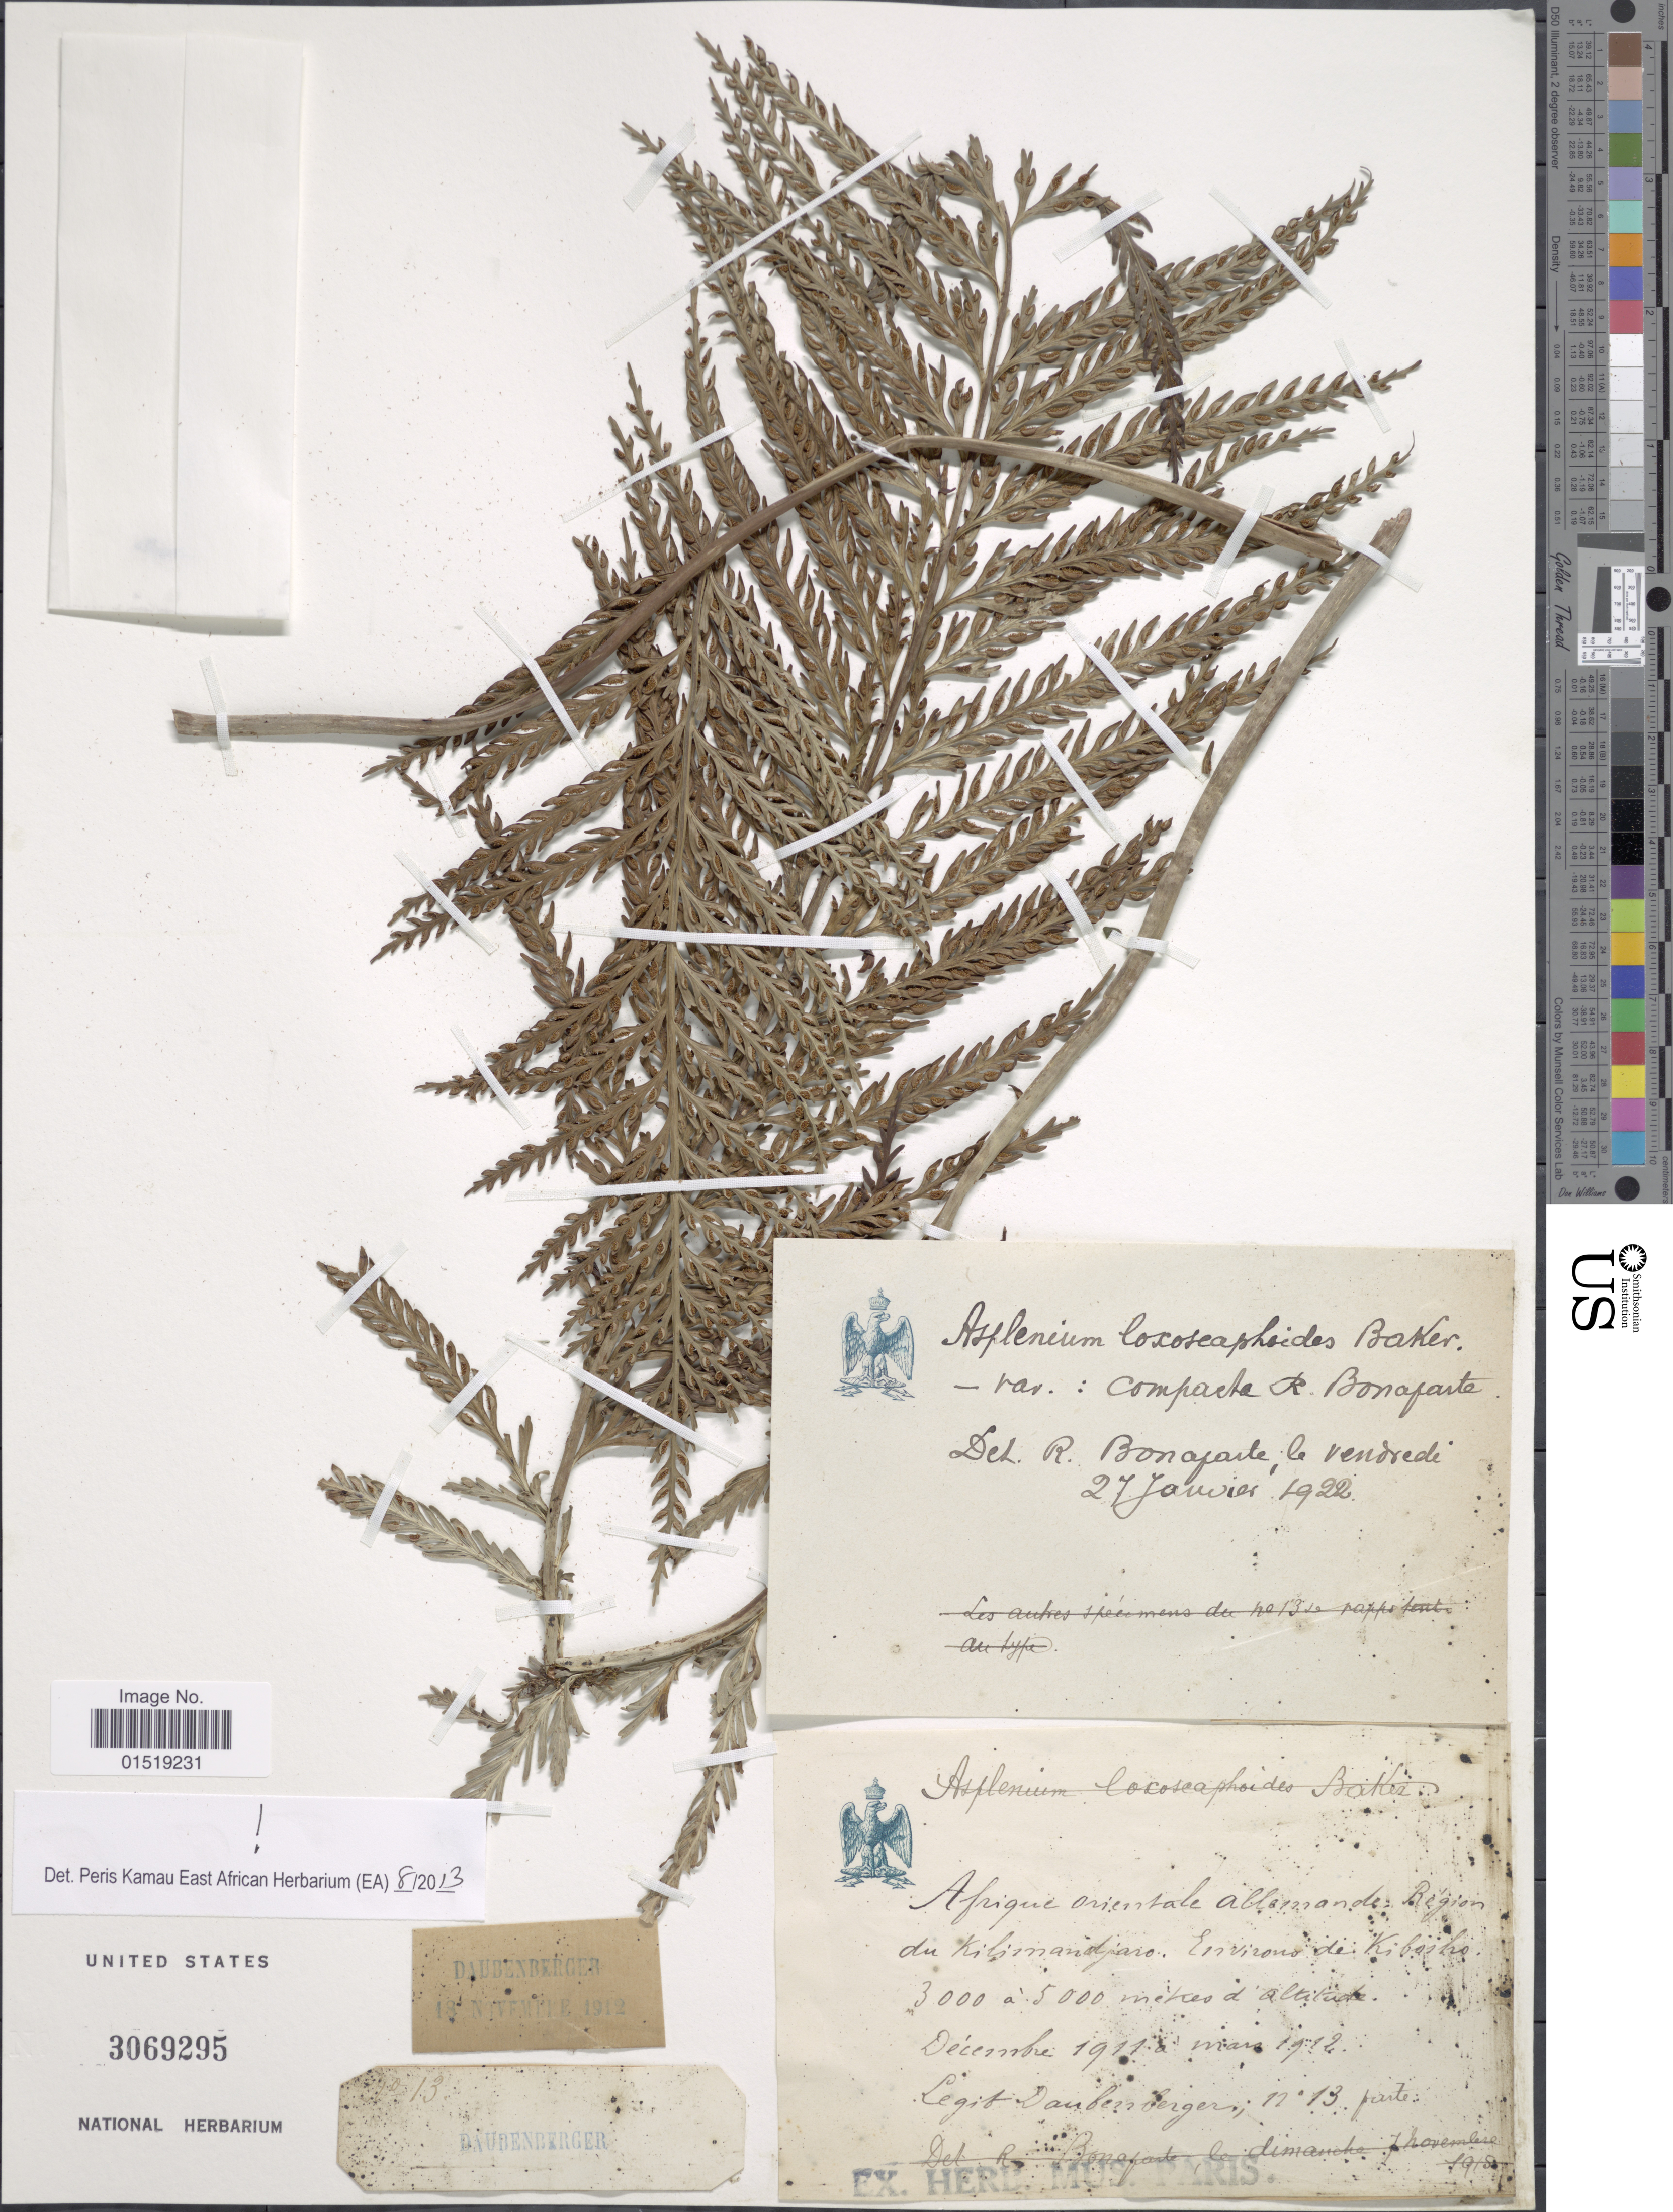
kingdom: Plantae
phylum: Tracheophyta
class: Polypodiopsida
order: Polypodiales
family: Aspleniaceae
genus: Asplenium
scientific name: Asplenium loxoscaphoides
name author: Baker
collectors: Danberger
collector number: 13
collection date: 1911-12/1912-03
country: Tanzania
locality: Afrique orientale allemande Région du Kilimandjaro. Environs de Kibosho.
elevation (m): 3000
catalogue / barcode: US 3069295